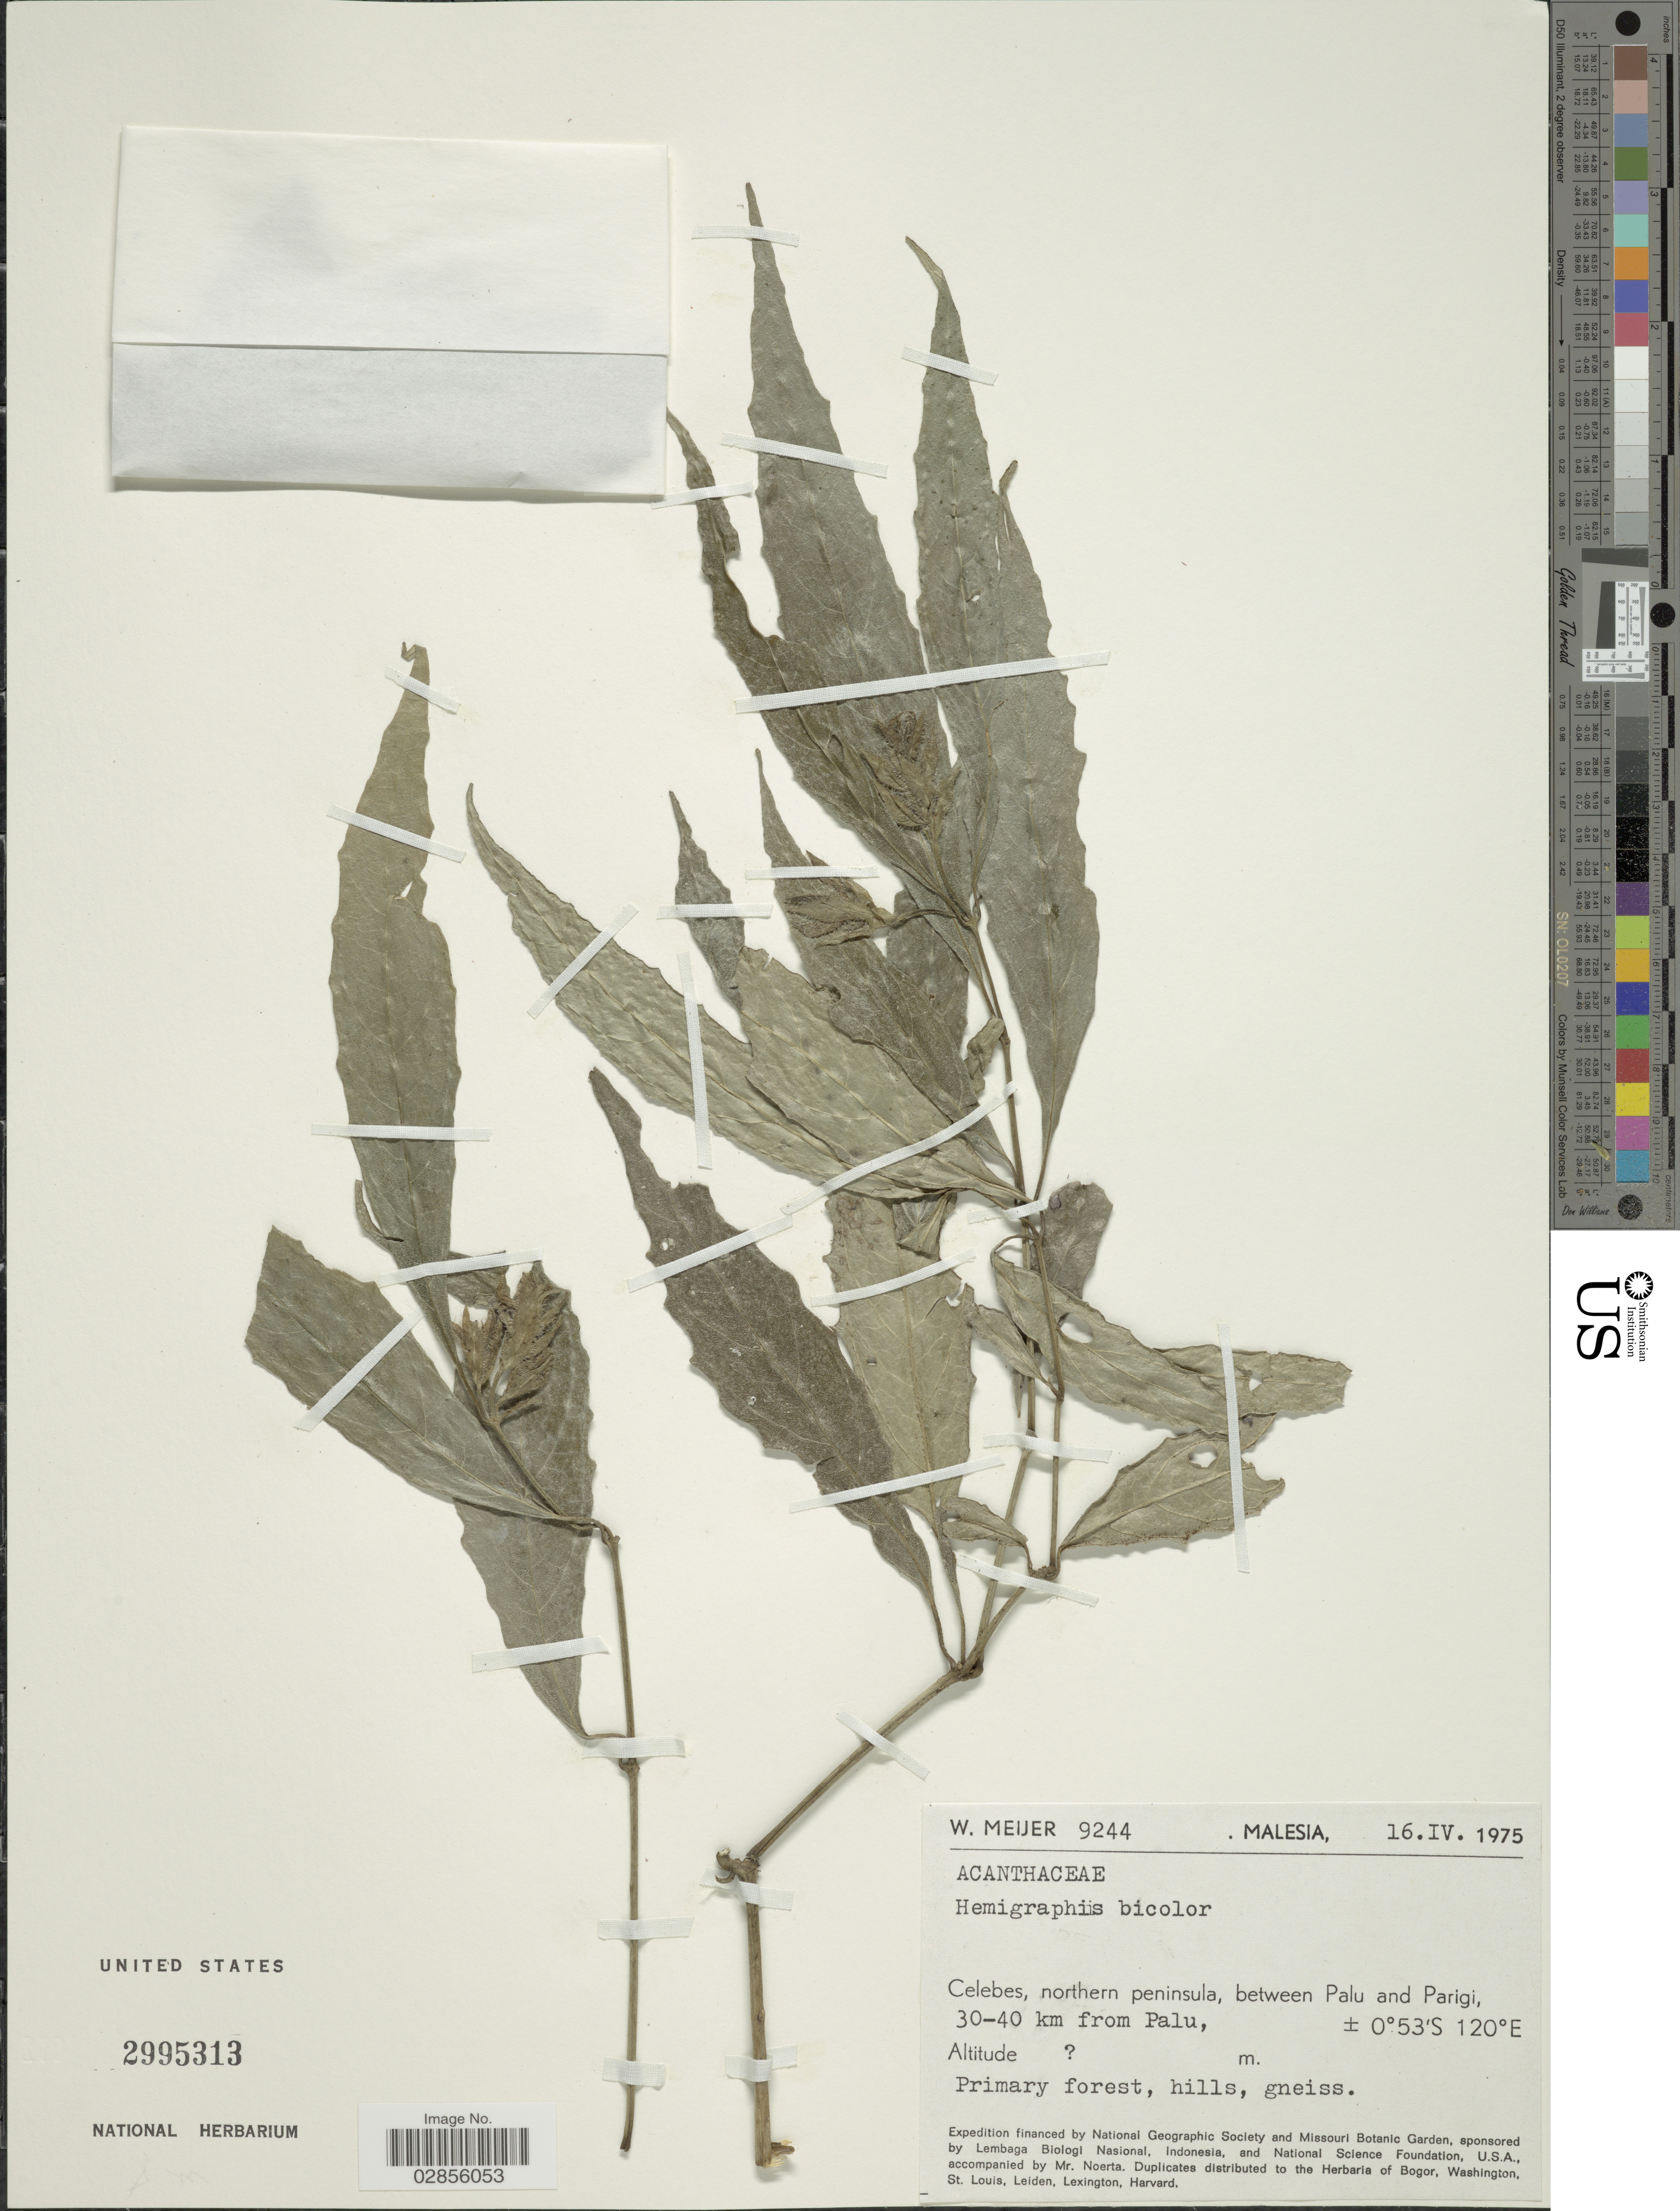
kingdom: Plantae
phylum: Tracheophyta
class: Magnoliopsida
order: Lamiales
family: Acanthaceae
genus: Hemigraphis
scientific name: Hemigraphis bicolor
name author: Boerl.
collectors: W. Meijer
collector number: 9244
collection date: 1975-04-16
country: Malaysia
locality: Celebes, northern peninsula, between Palu and Parigi, 30-40 km from Palu.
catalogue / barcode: US 2995313